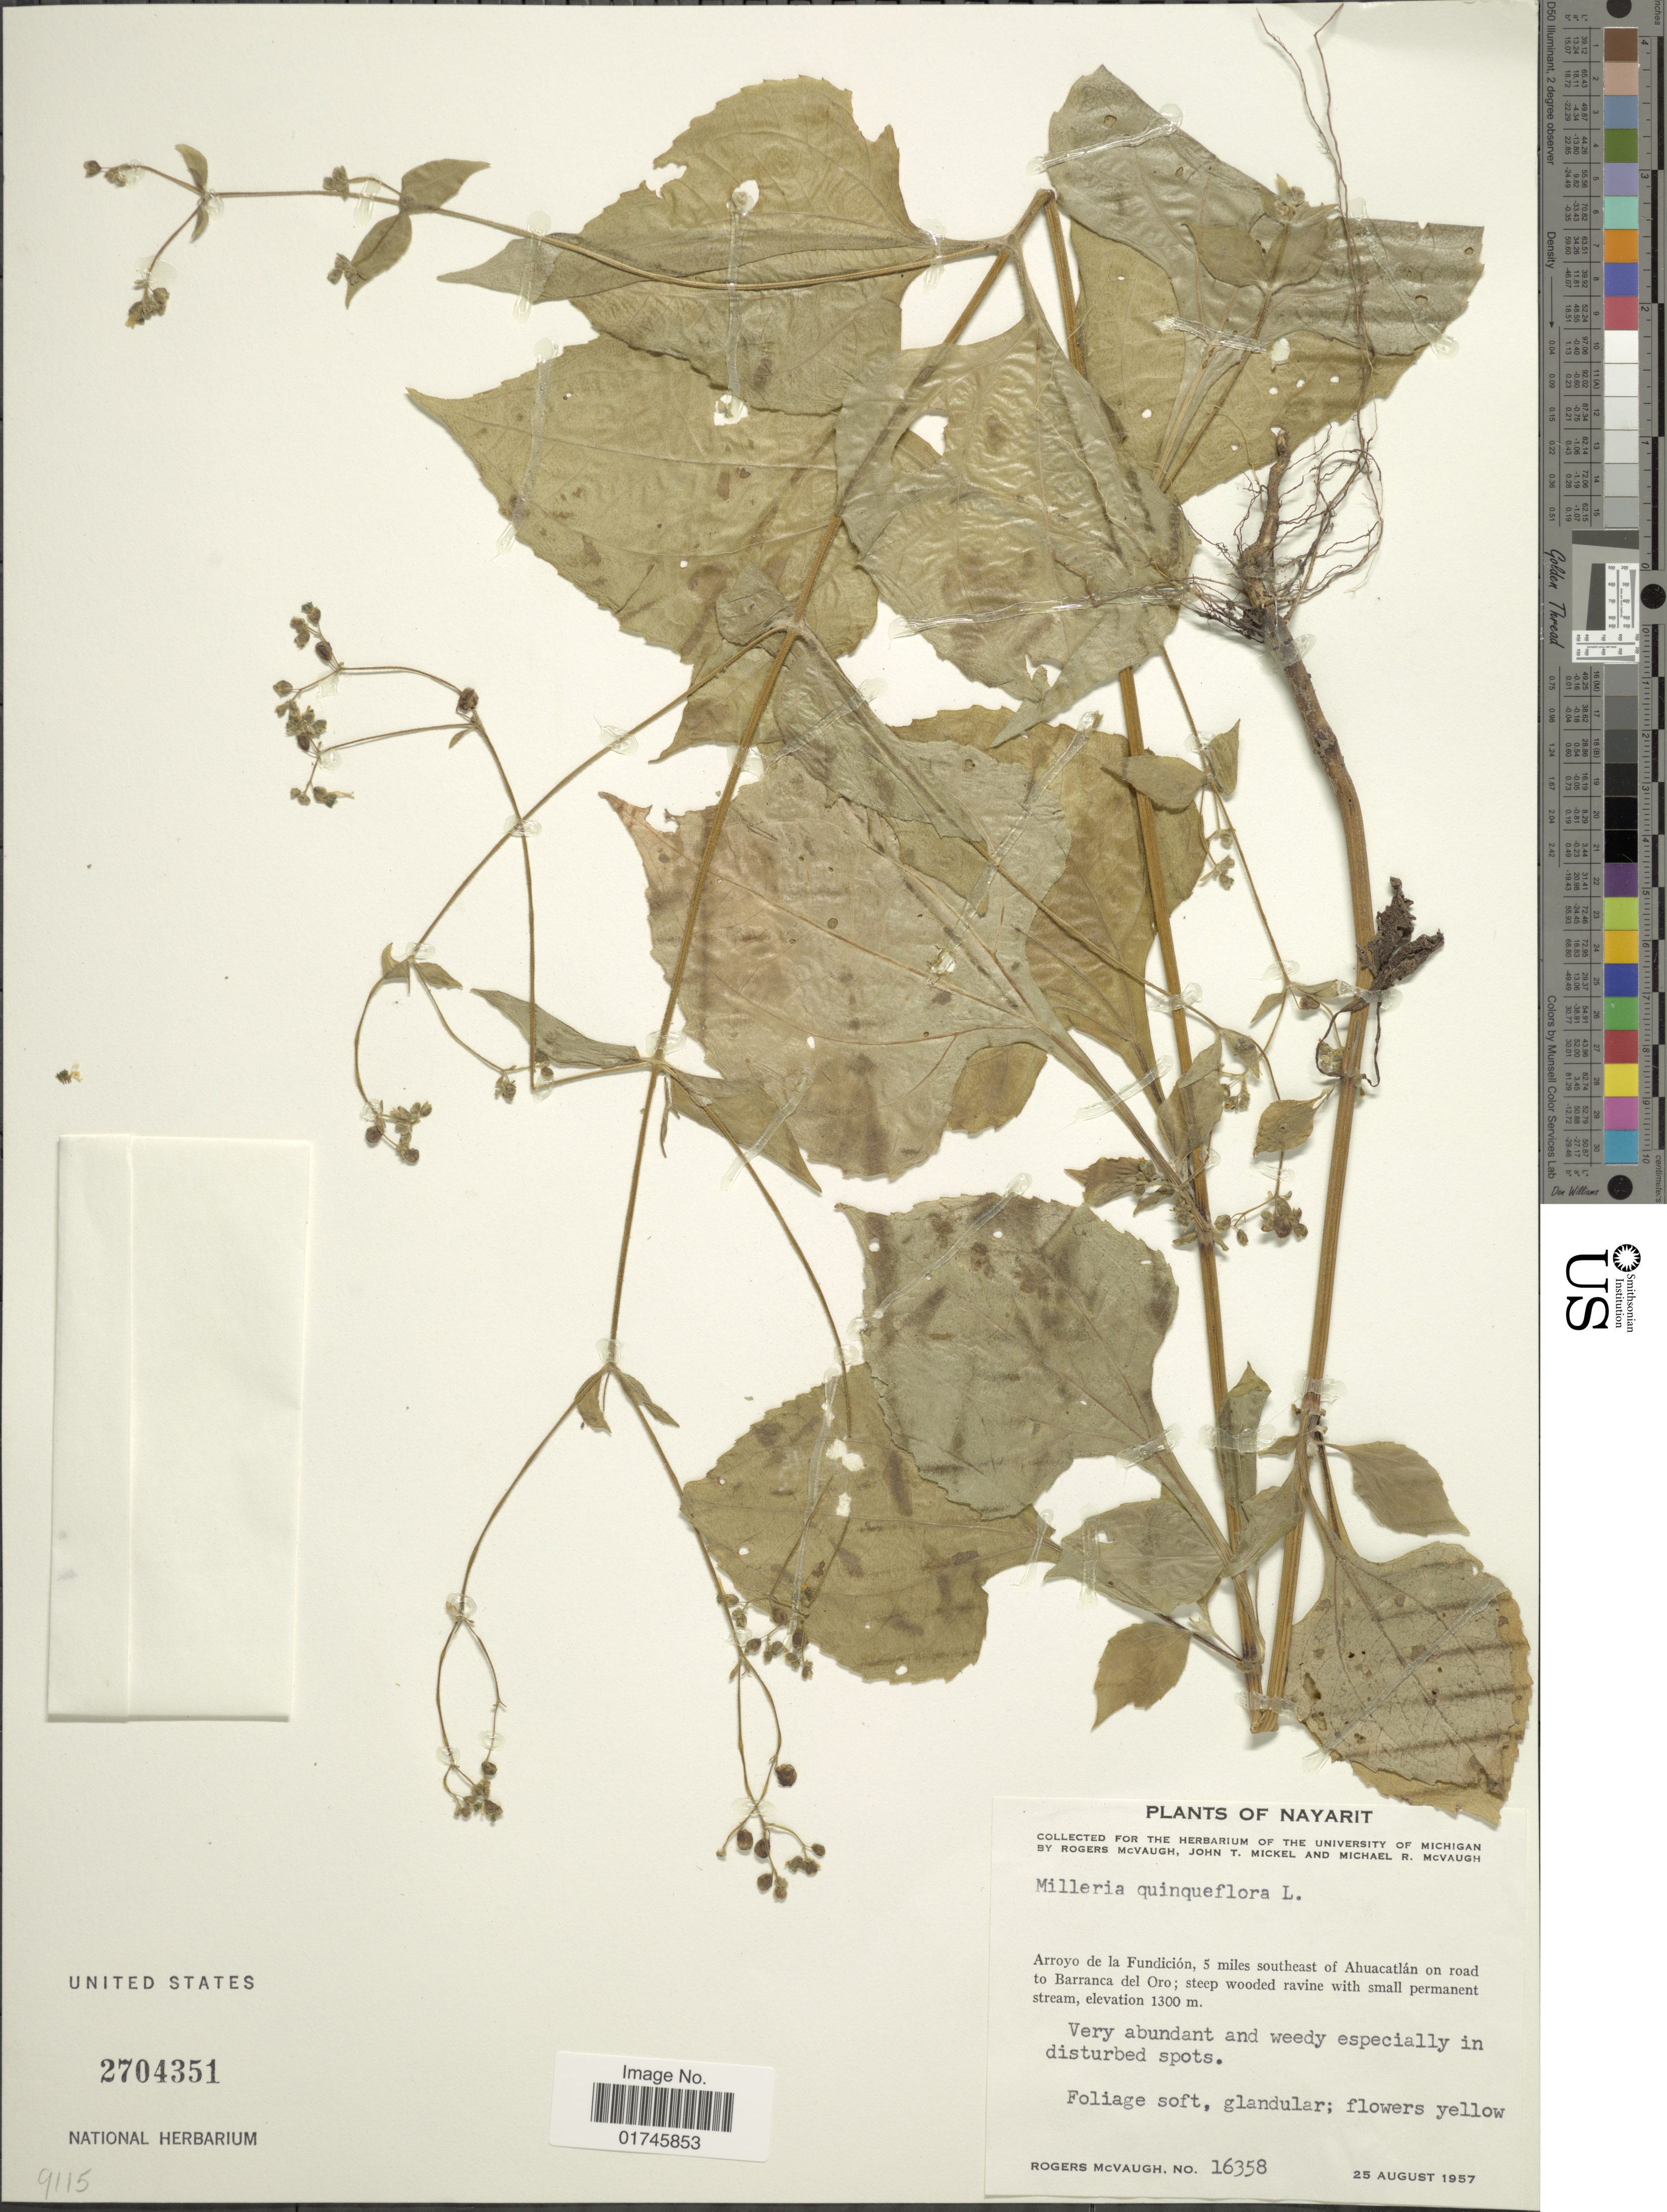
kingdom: Plantae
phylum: Tracheophyta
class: Magnoliopsida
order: Asterales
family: Asteraceae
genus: Milleria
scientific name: Milleria quinqueflora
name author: L.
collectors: R. McVaugh, J. T. Mickel & M. R. McVaugh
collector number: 16358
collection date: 1957-08-25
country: Mexico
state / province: Nayarit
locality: Nayarit. Arroyo de la Fundicion, 5 miles southeast of Ahuacatlan on road to Barranca del Oro.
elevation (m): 1300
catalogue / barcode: US 2704351